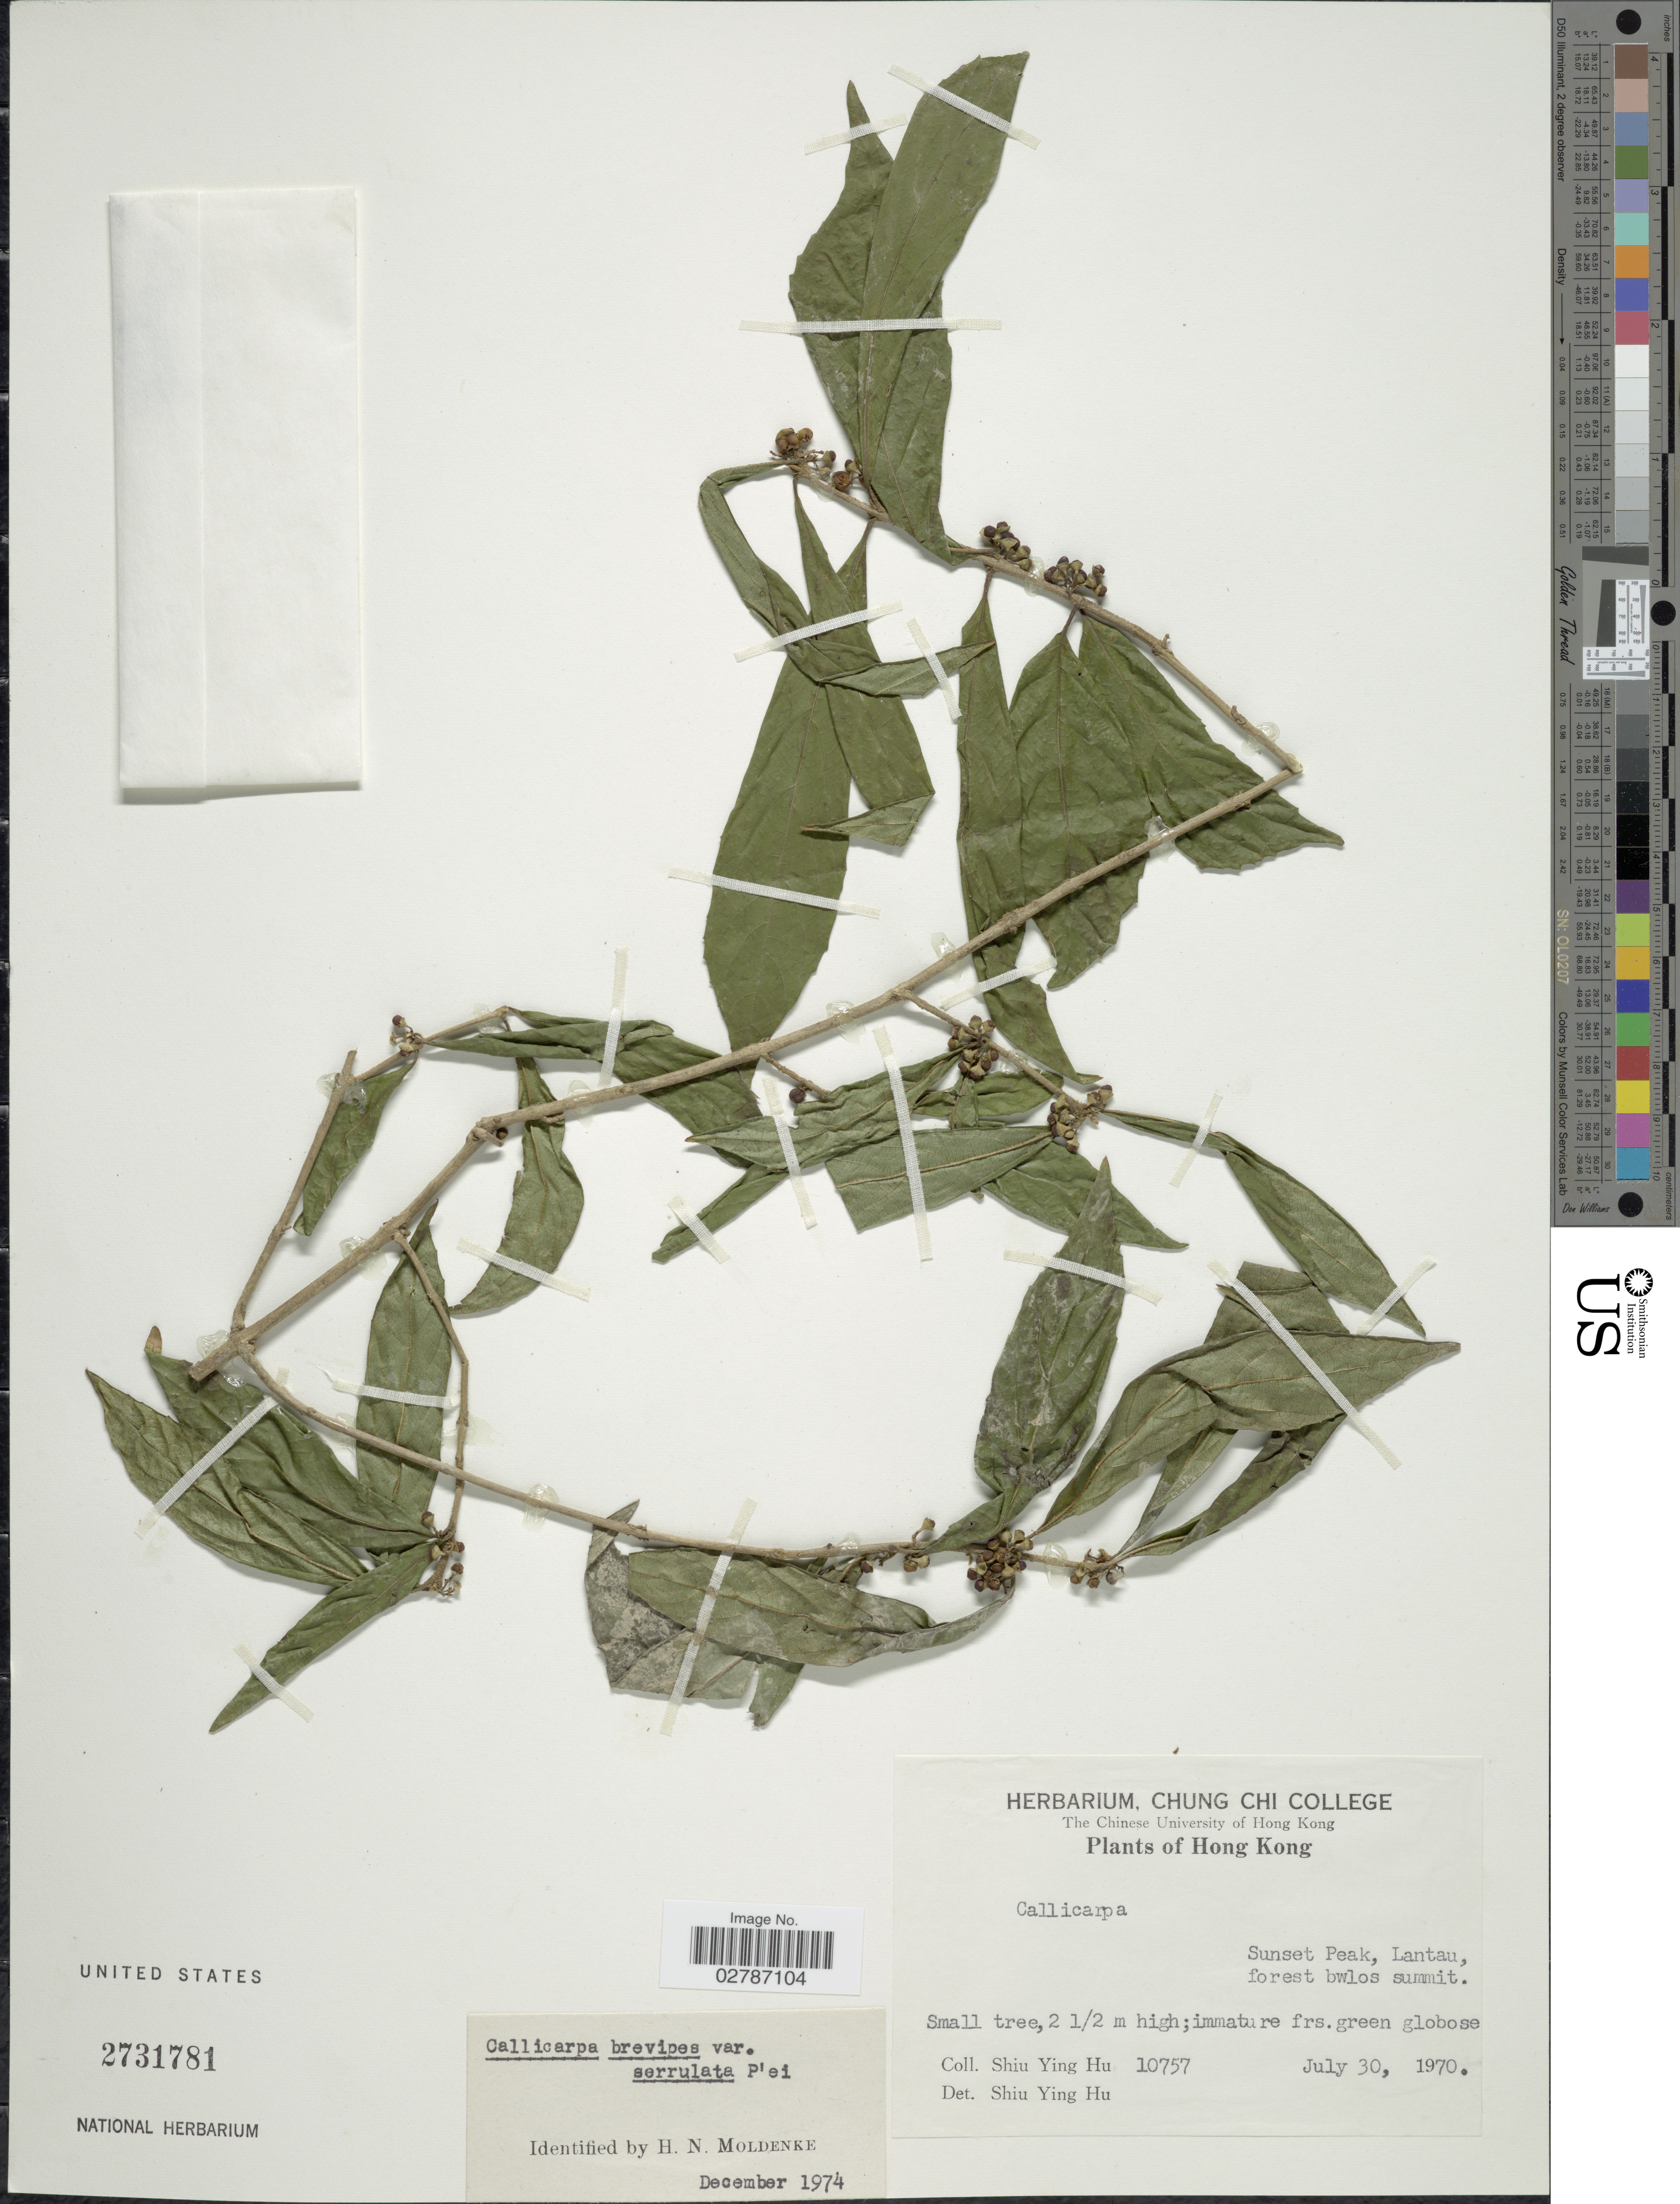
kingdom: Plantae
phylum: Tracheophyta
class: Magnoliopsida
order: Lamiales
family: Lamiaceae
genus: Callicarpa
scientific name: Callicarpa brevipes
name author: (Benth.) Hance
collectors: S. Y. Hu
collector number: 10757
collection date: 1970-07-30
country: China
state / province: Hong Kong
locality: Sunset Peak, Lantau, forest bwlos summit.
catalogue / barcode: US 2731781